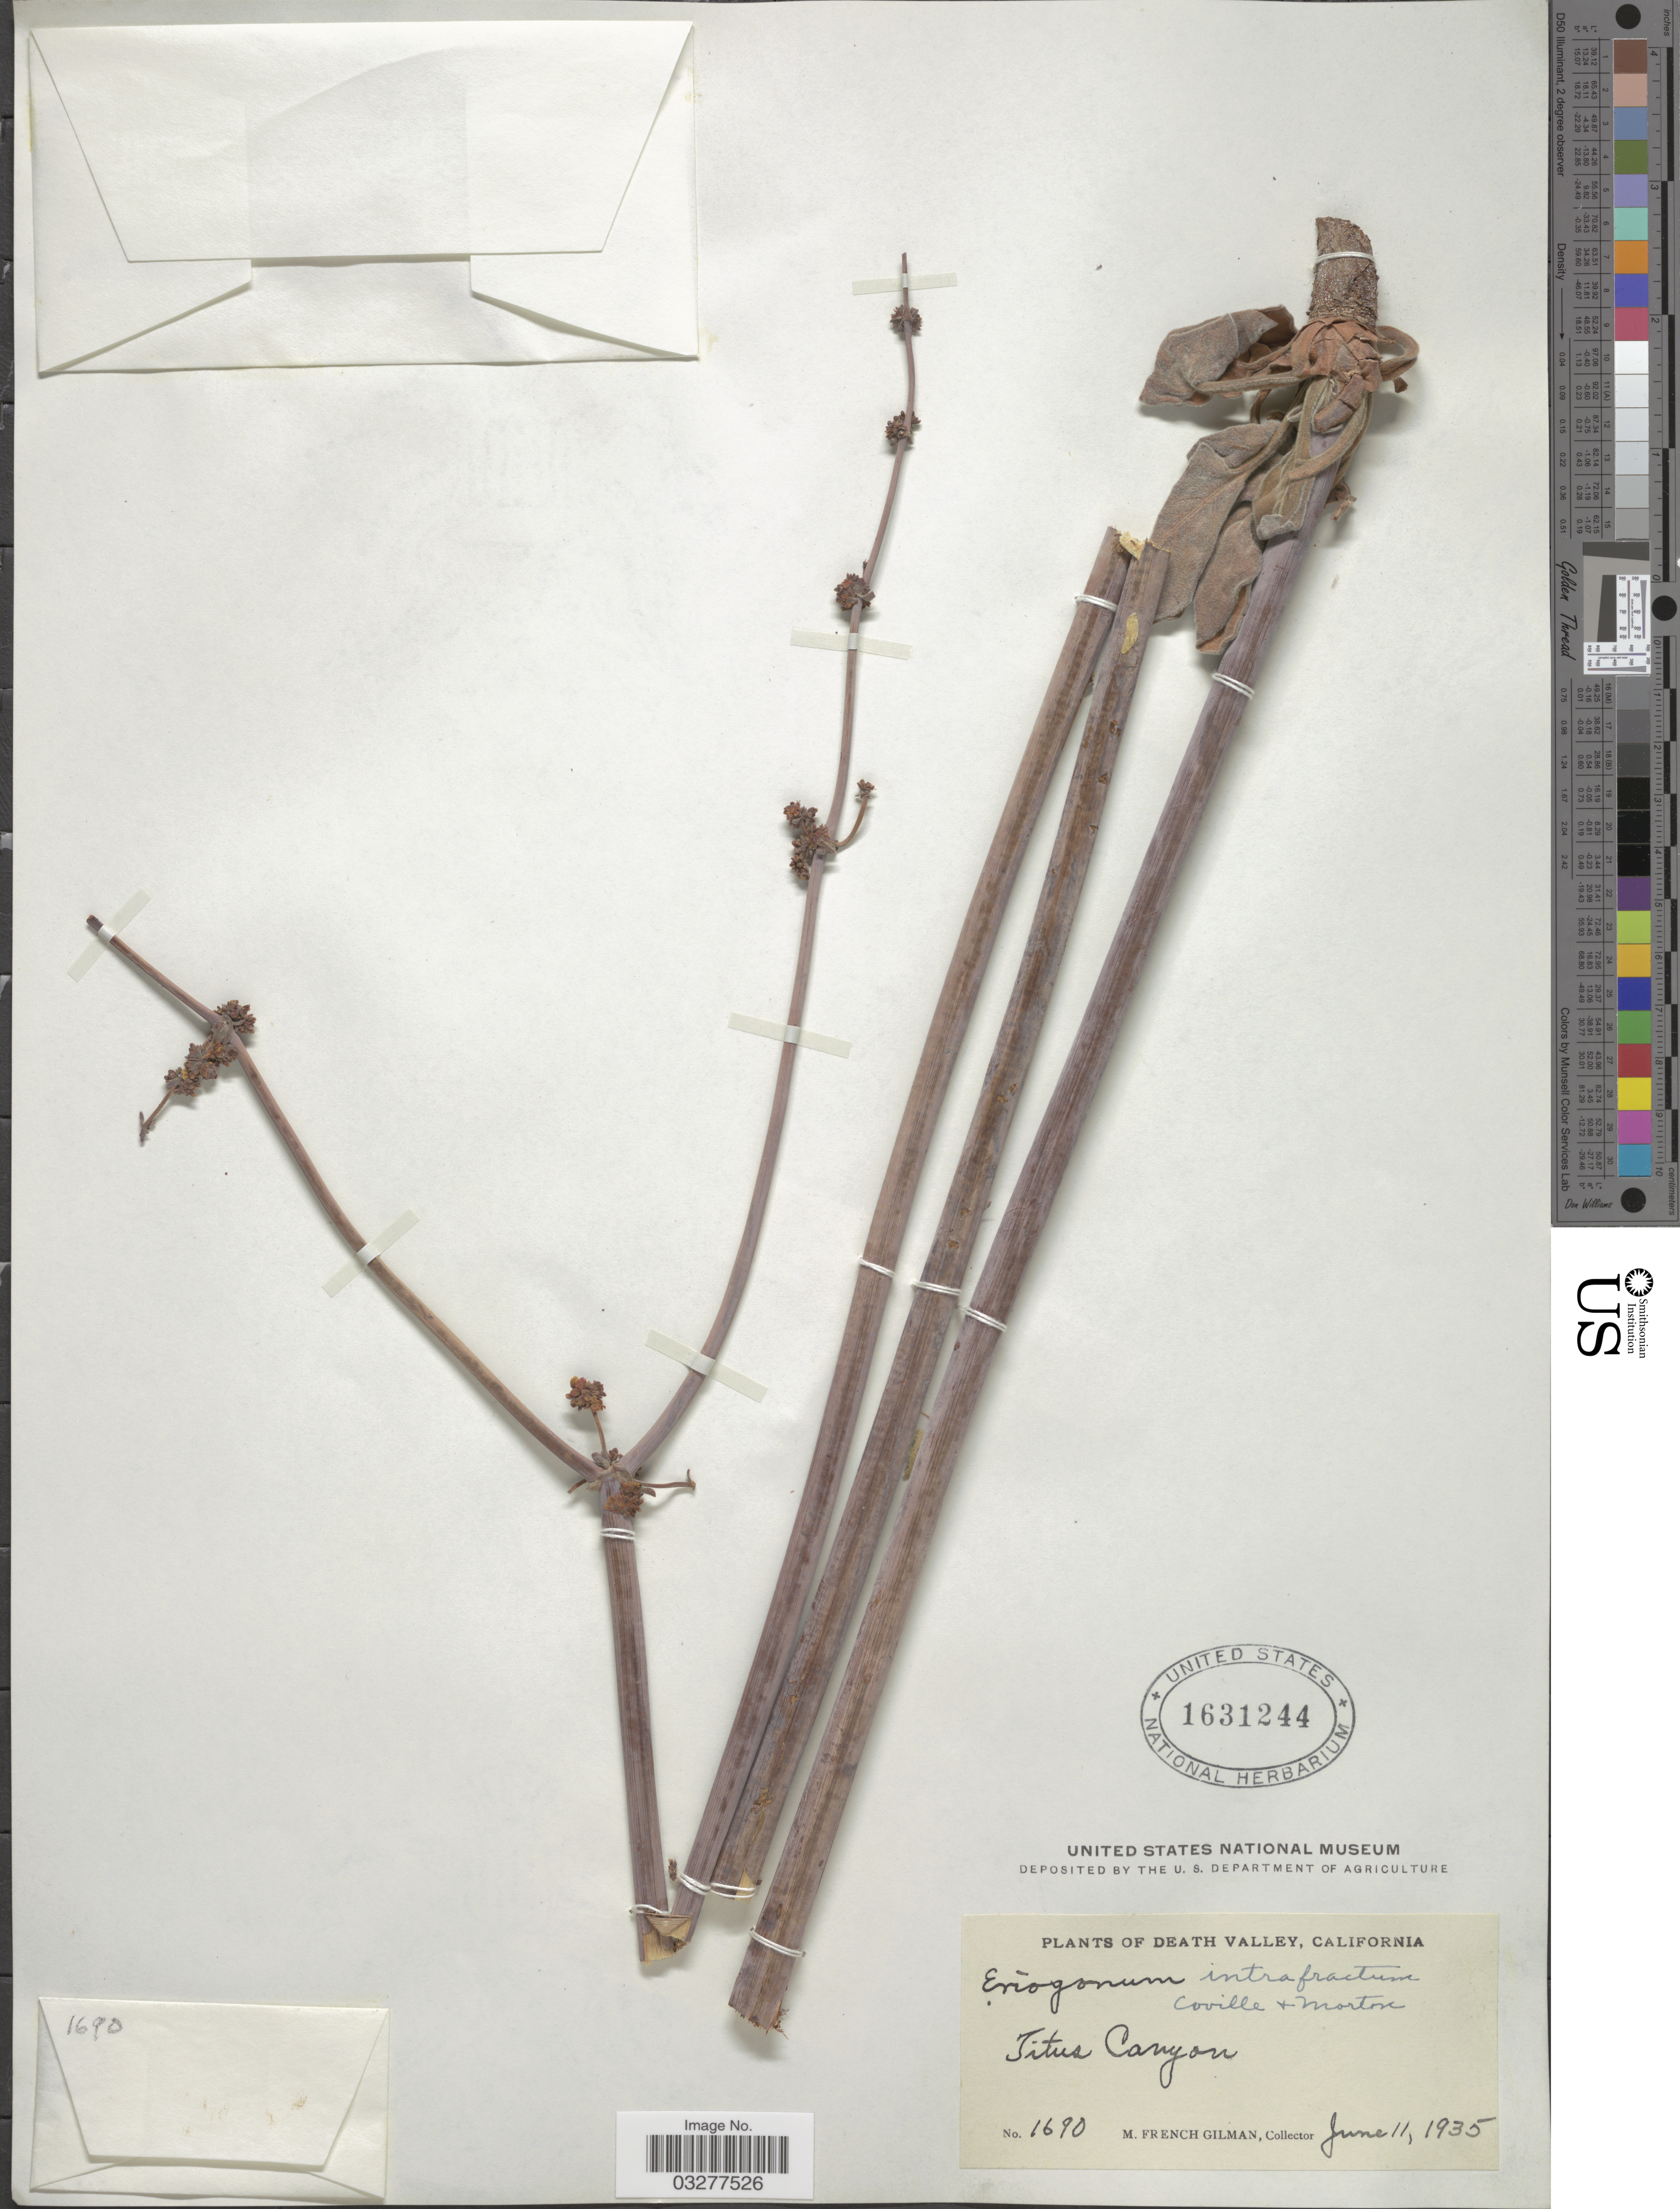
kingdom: Plantae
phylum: Tracheophyta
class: Magnoliopsida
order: Caryophyllales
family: Polygonaceae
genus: Eriogonum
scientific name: Eriogonum intrafractum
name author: Coville & C.V. Morton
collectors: M. F. Gilman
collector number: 1690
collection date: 1935-06-11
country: United States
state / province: California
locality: Death Valley, Titus Canyon.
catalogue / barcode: US 1631244